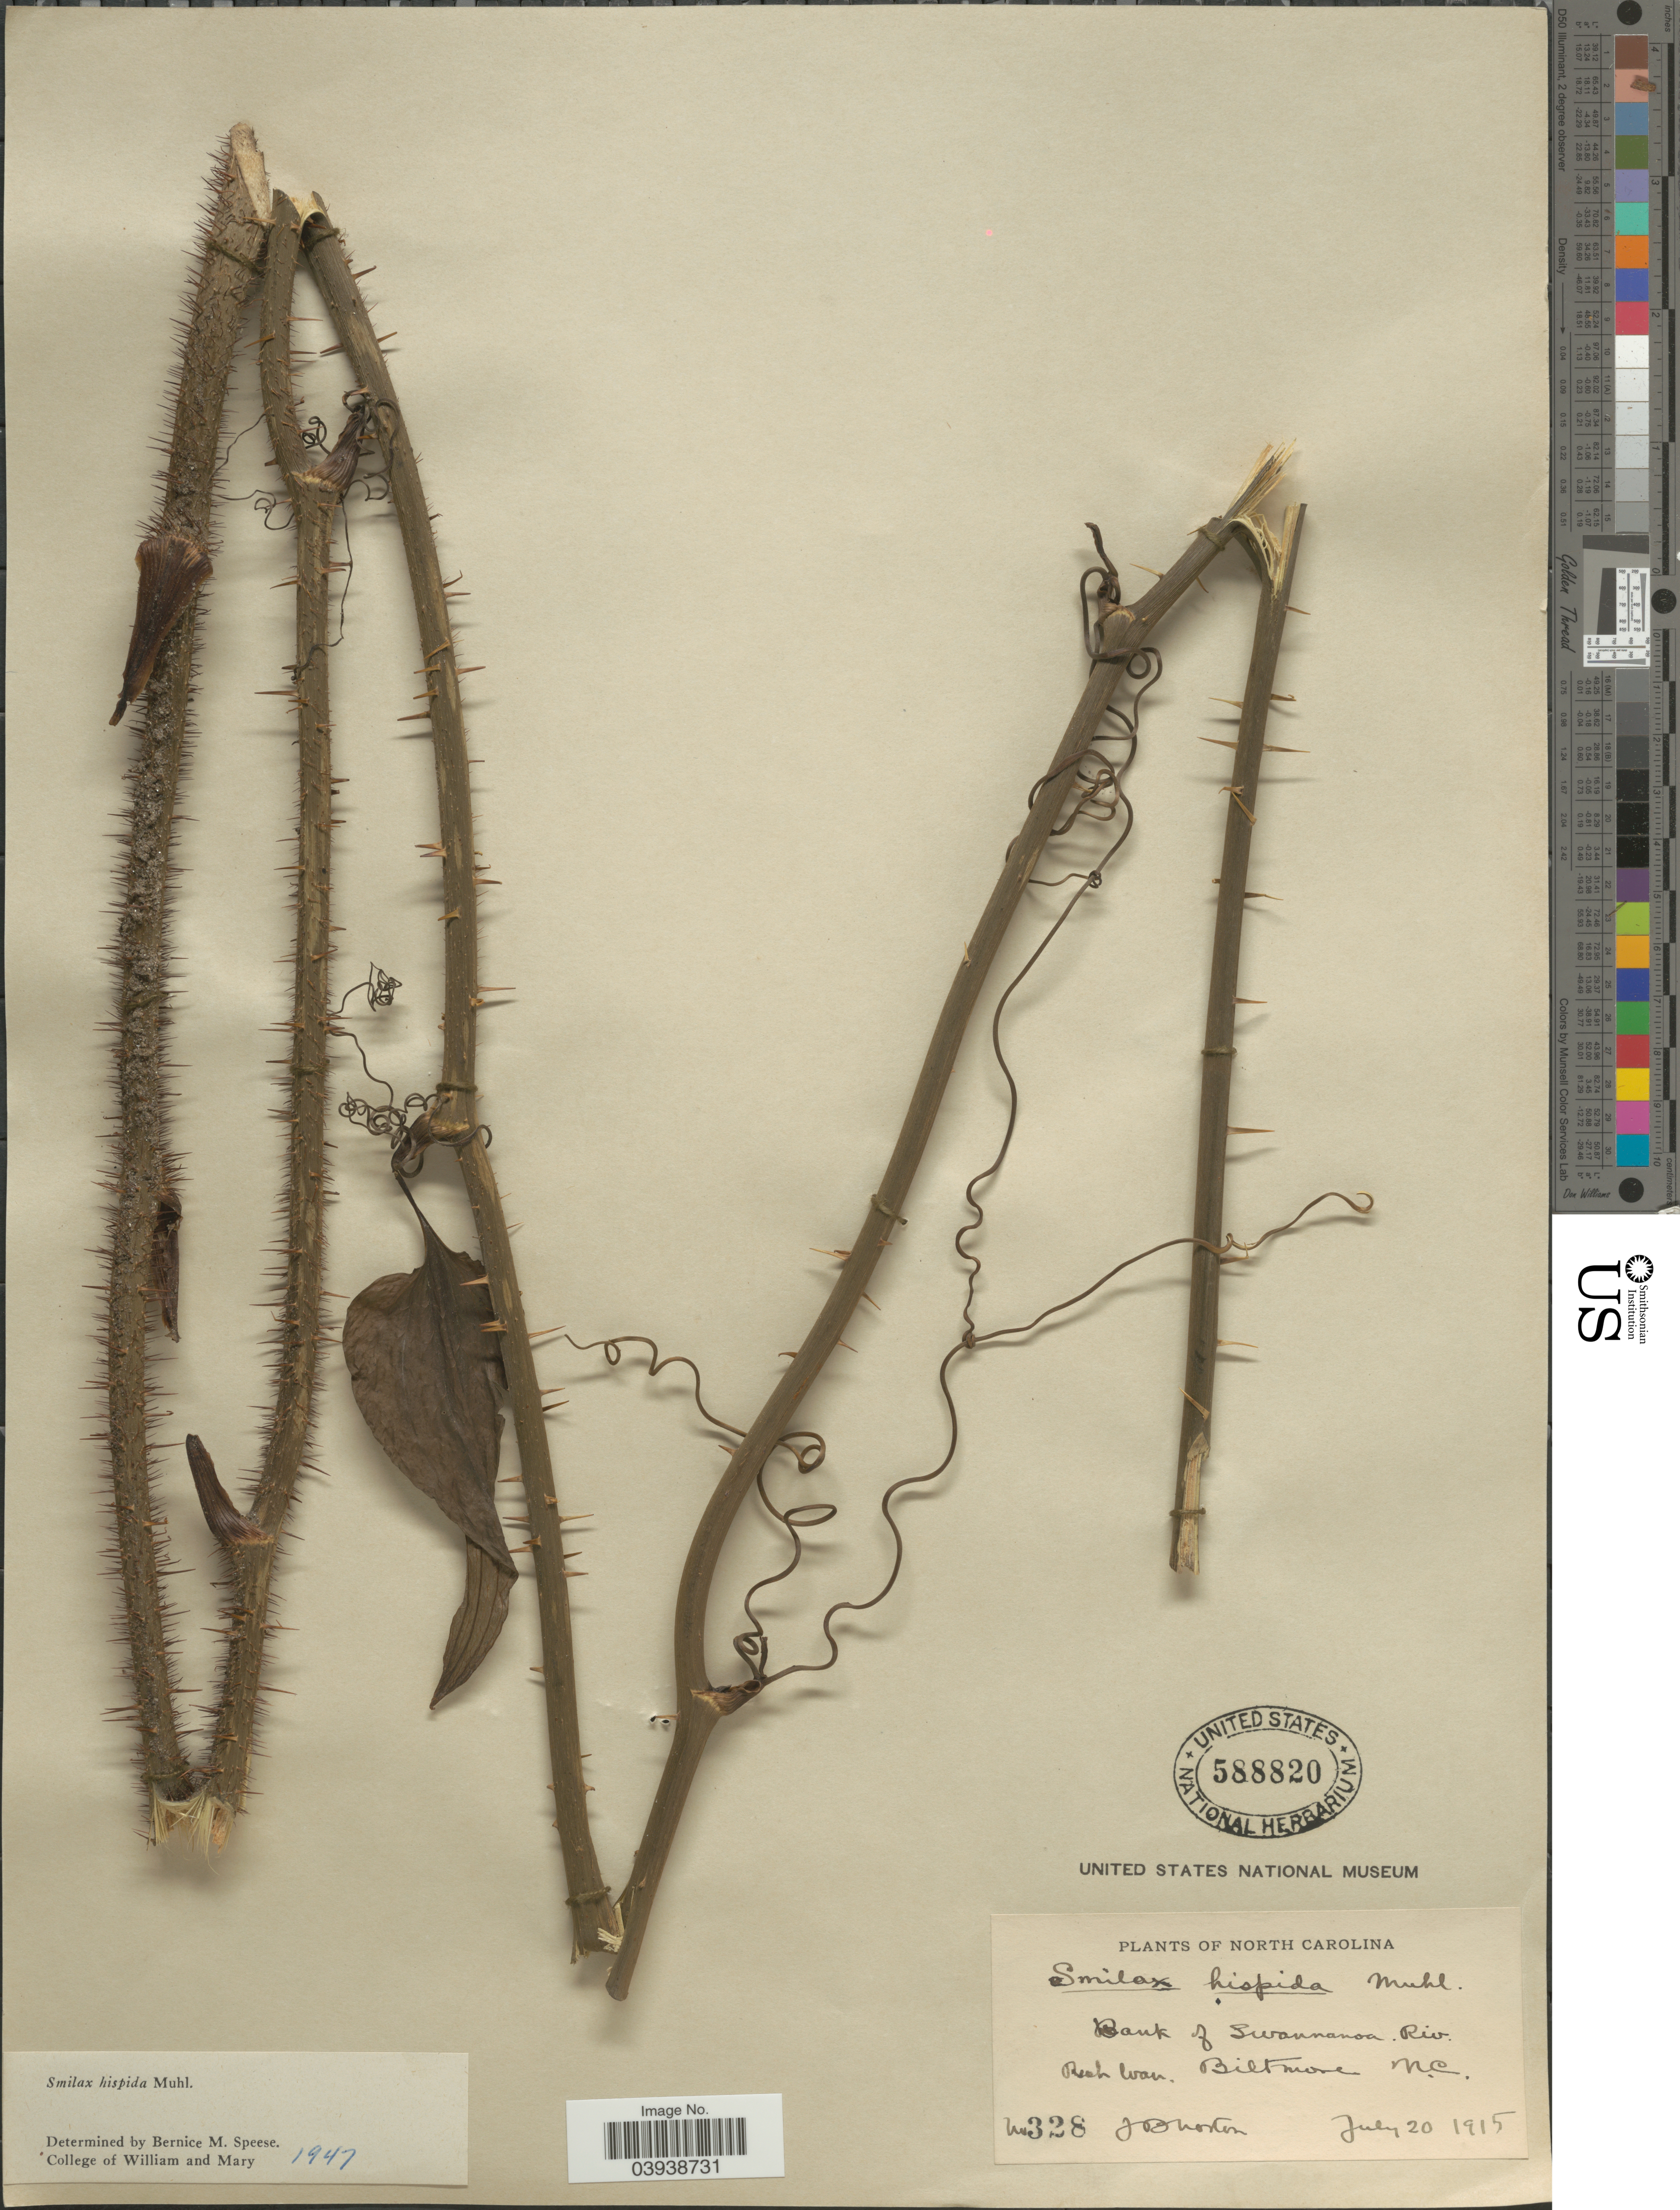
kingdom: Plantae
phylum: Tracheophyta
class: Liliopsida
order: Liliales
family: Smilacaceae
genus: Smilax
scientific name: Smilax hispida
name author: Raf.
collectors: J. B. Norton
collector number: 328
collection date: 1915-07-20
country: United States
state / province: North Carolina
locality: Bank of Swannanoa. Riv. Biltmore.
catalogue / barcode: US 588820